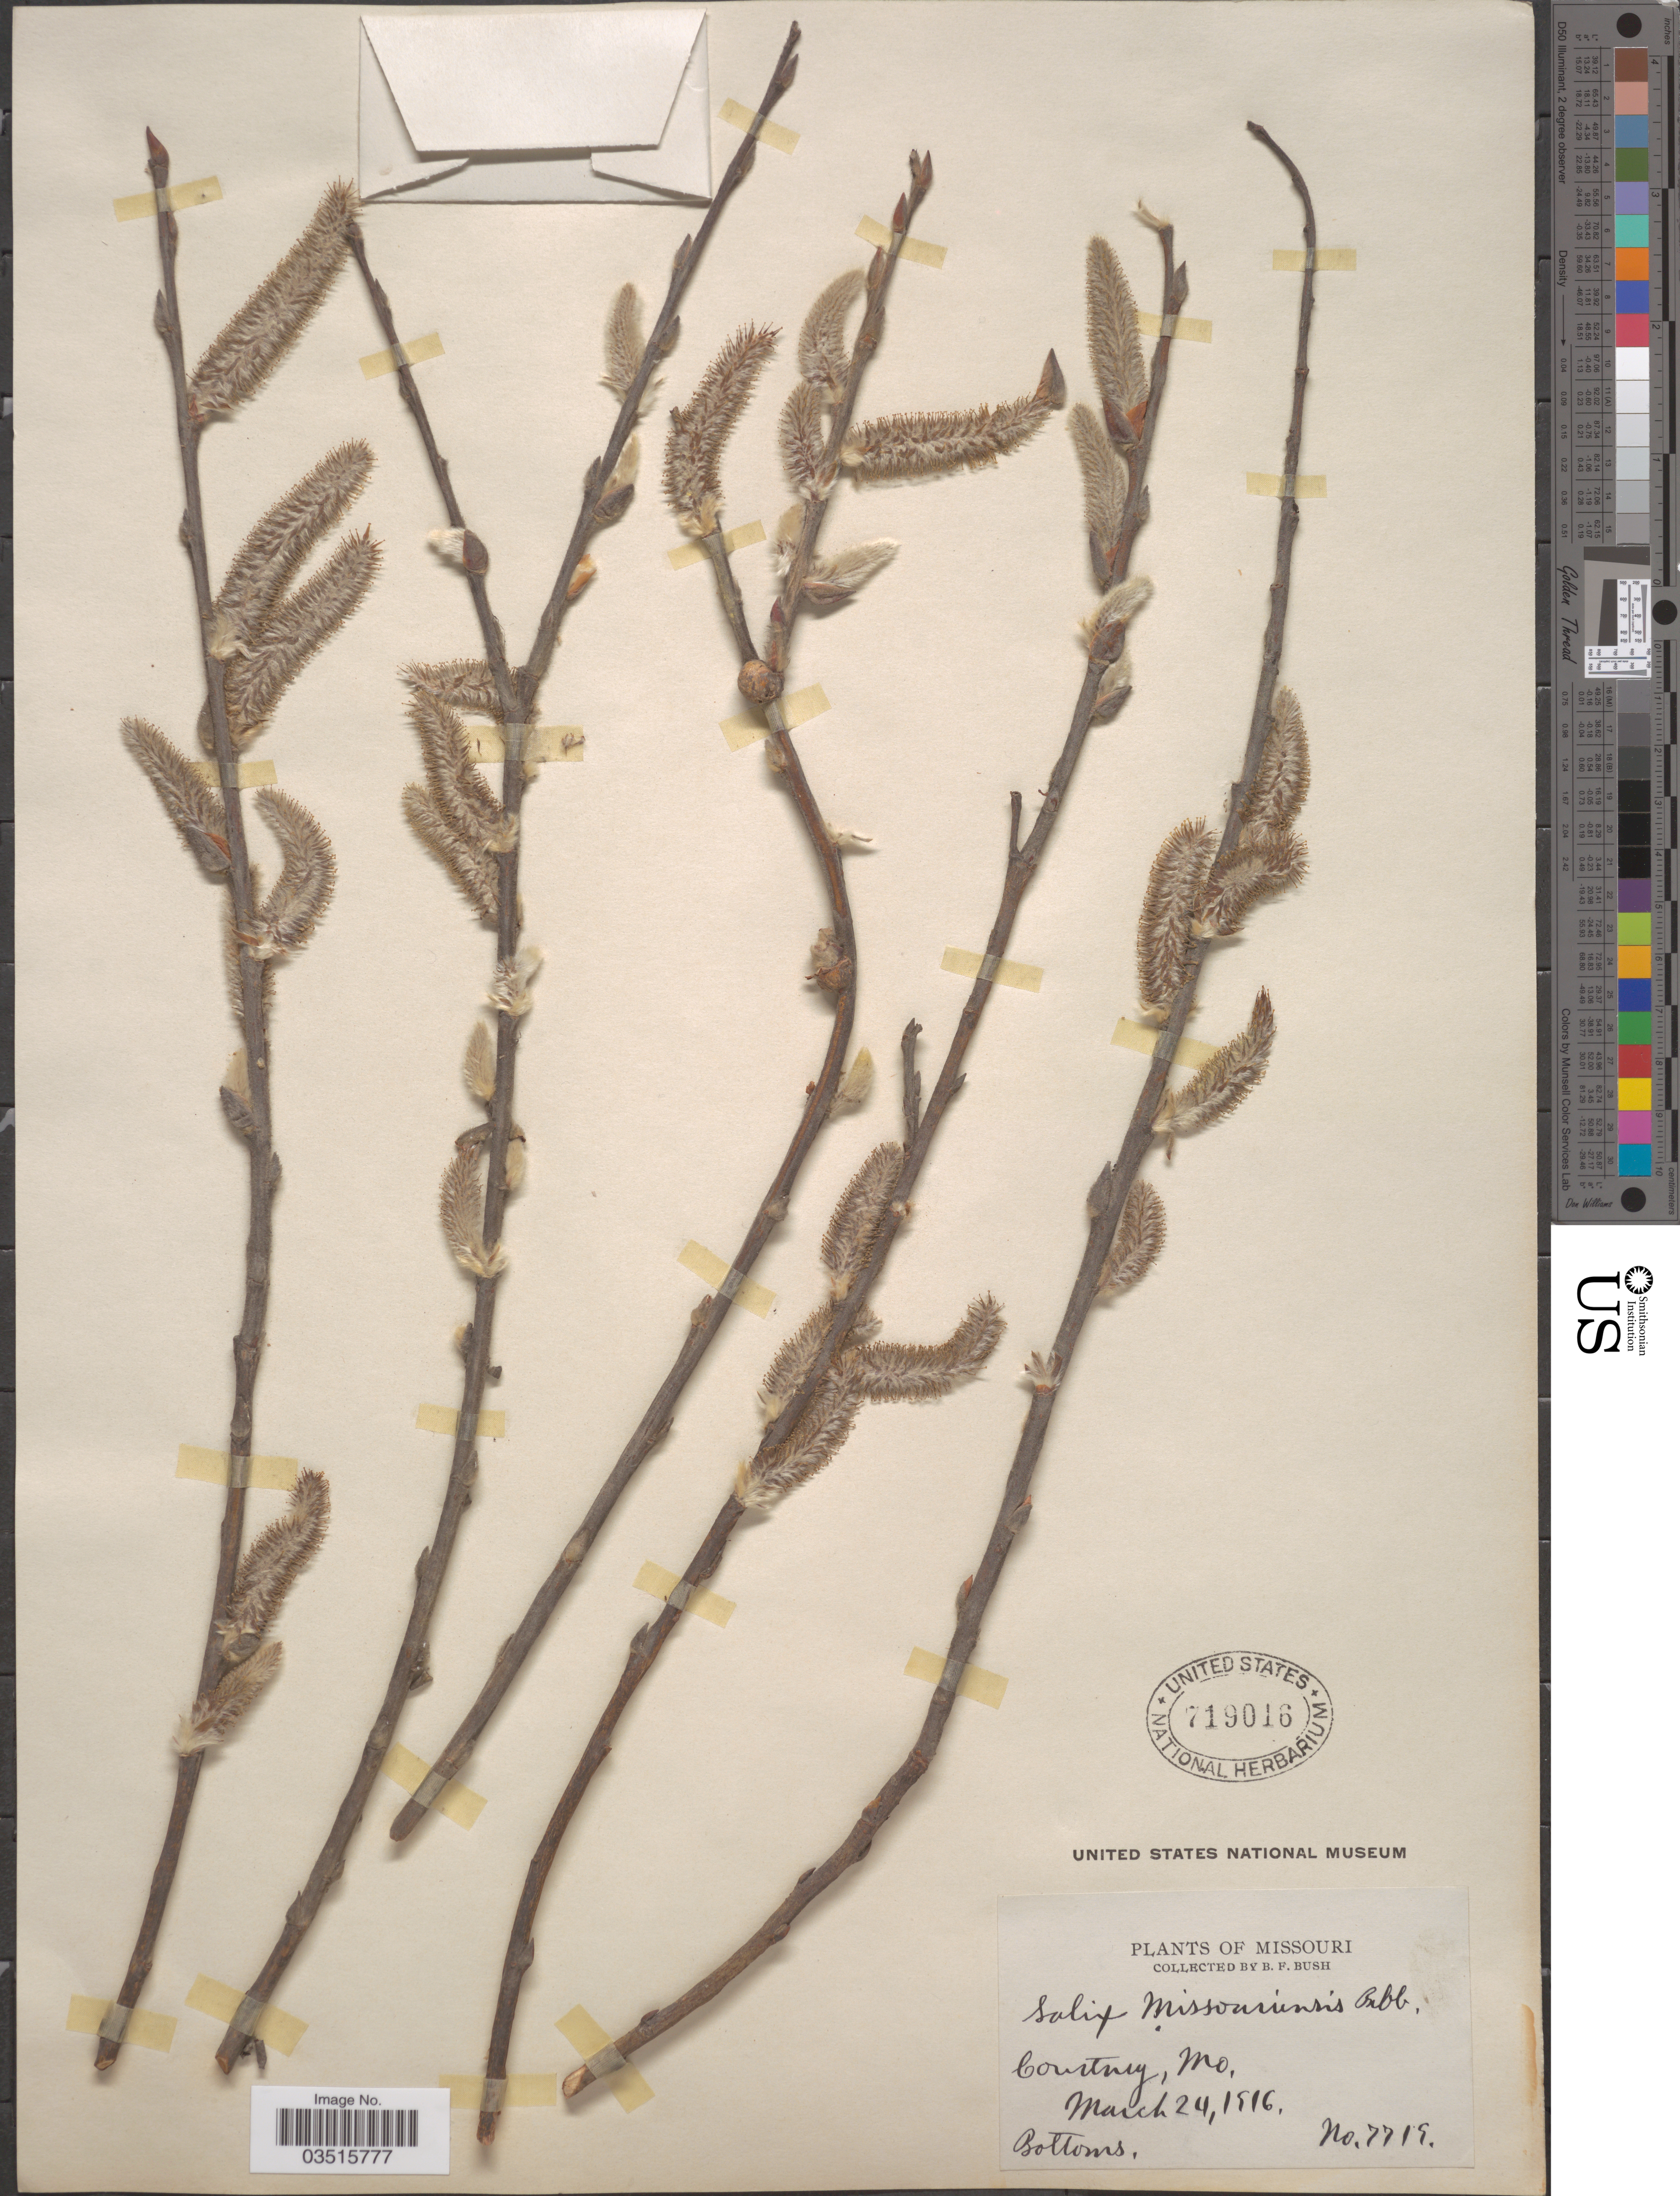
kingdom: Plantae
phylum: Tracheophyta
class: Magnoliopsida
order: Malpighiales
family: Salicaceae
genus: Salix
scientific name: Salix missouriensis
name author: Bebb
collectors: B. F. Bush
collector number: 7719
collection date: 1916-03-24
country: United States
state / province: Missouri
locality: Courtney.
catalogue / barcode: US 719016